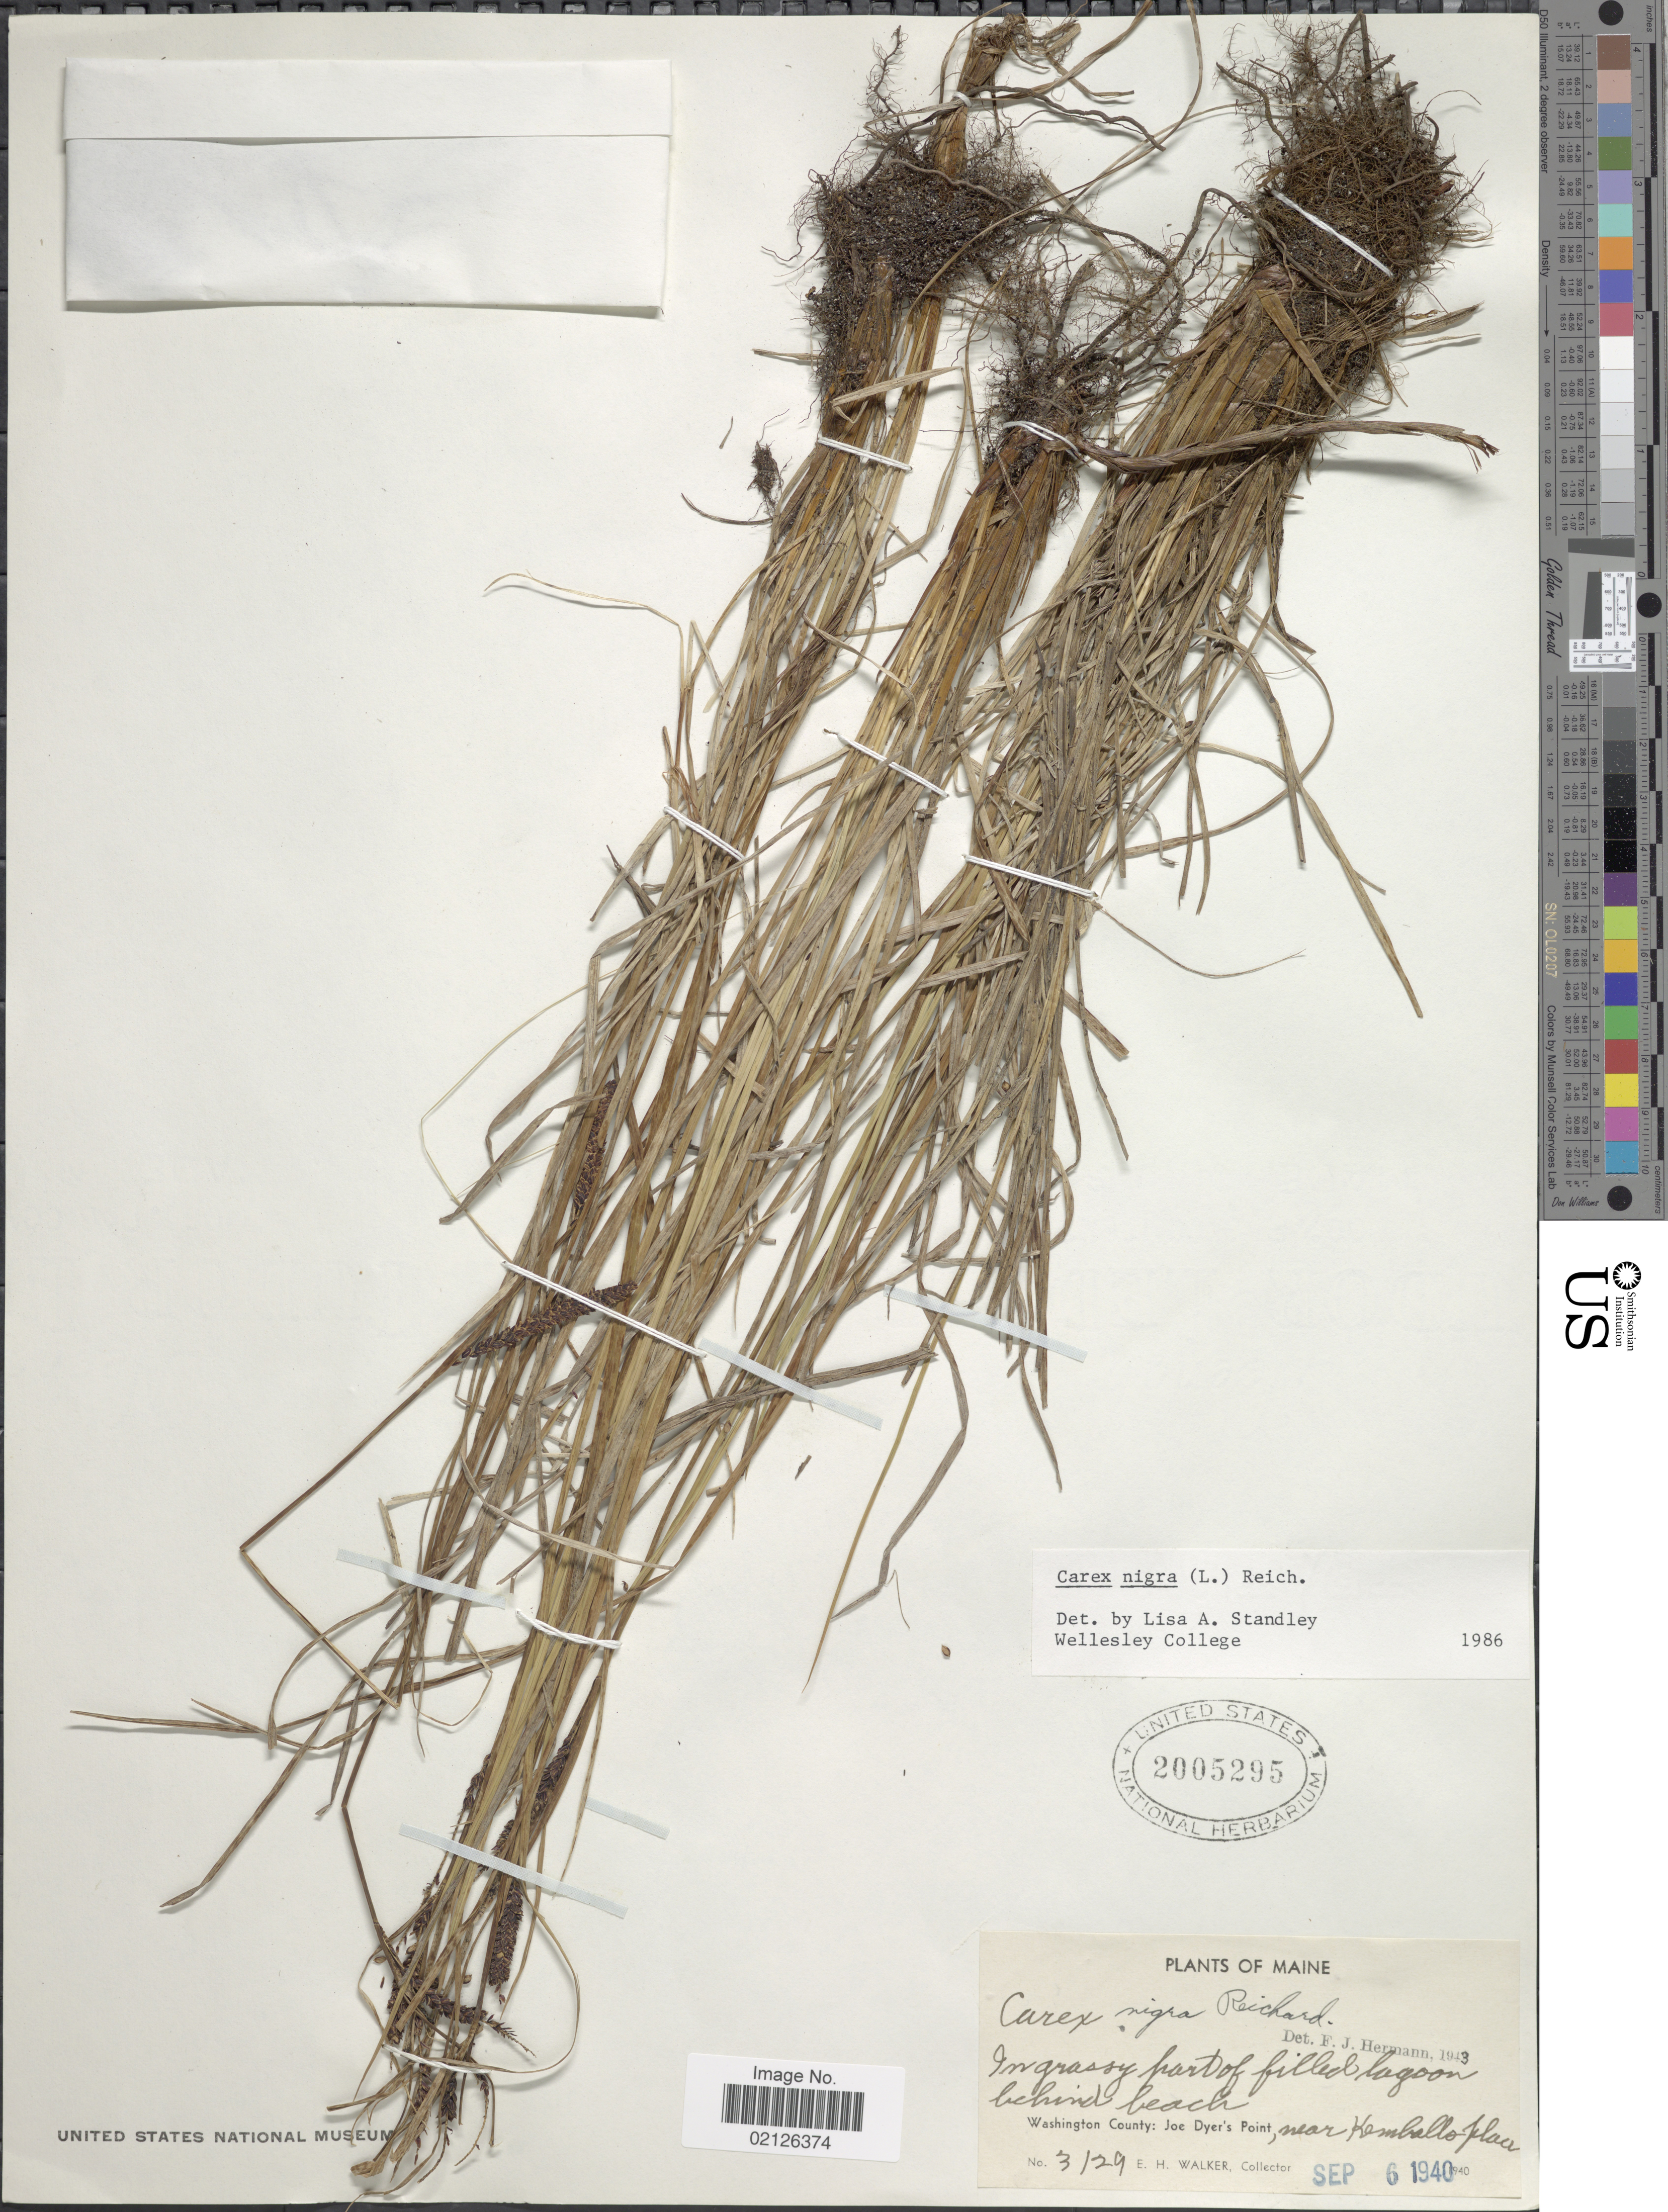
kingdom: Plantae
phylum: Tracheophyta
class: Liliopsida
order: Poales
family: Cyperaceae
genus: Carex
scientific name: Carex nigra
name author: (L.) Reichard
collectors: E. H. Walker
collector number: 3129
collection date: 1940-09-06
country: United States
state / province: Maine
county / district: Washington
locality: In grassy part of field lagoon behind beach, Washington County: Joe Dyer's Point, near Kemballs place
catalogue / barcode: US 2005295